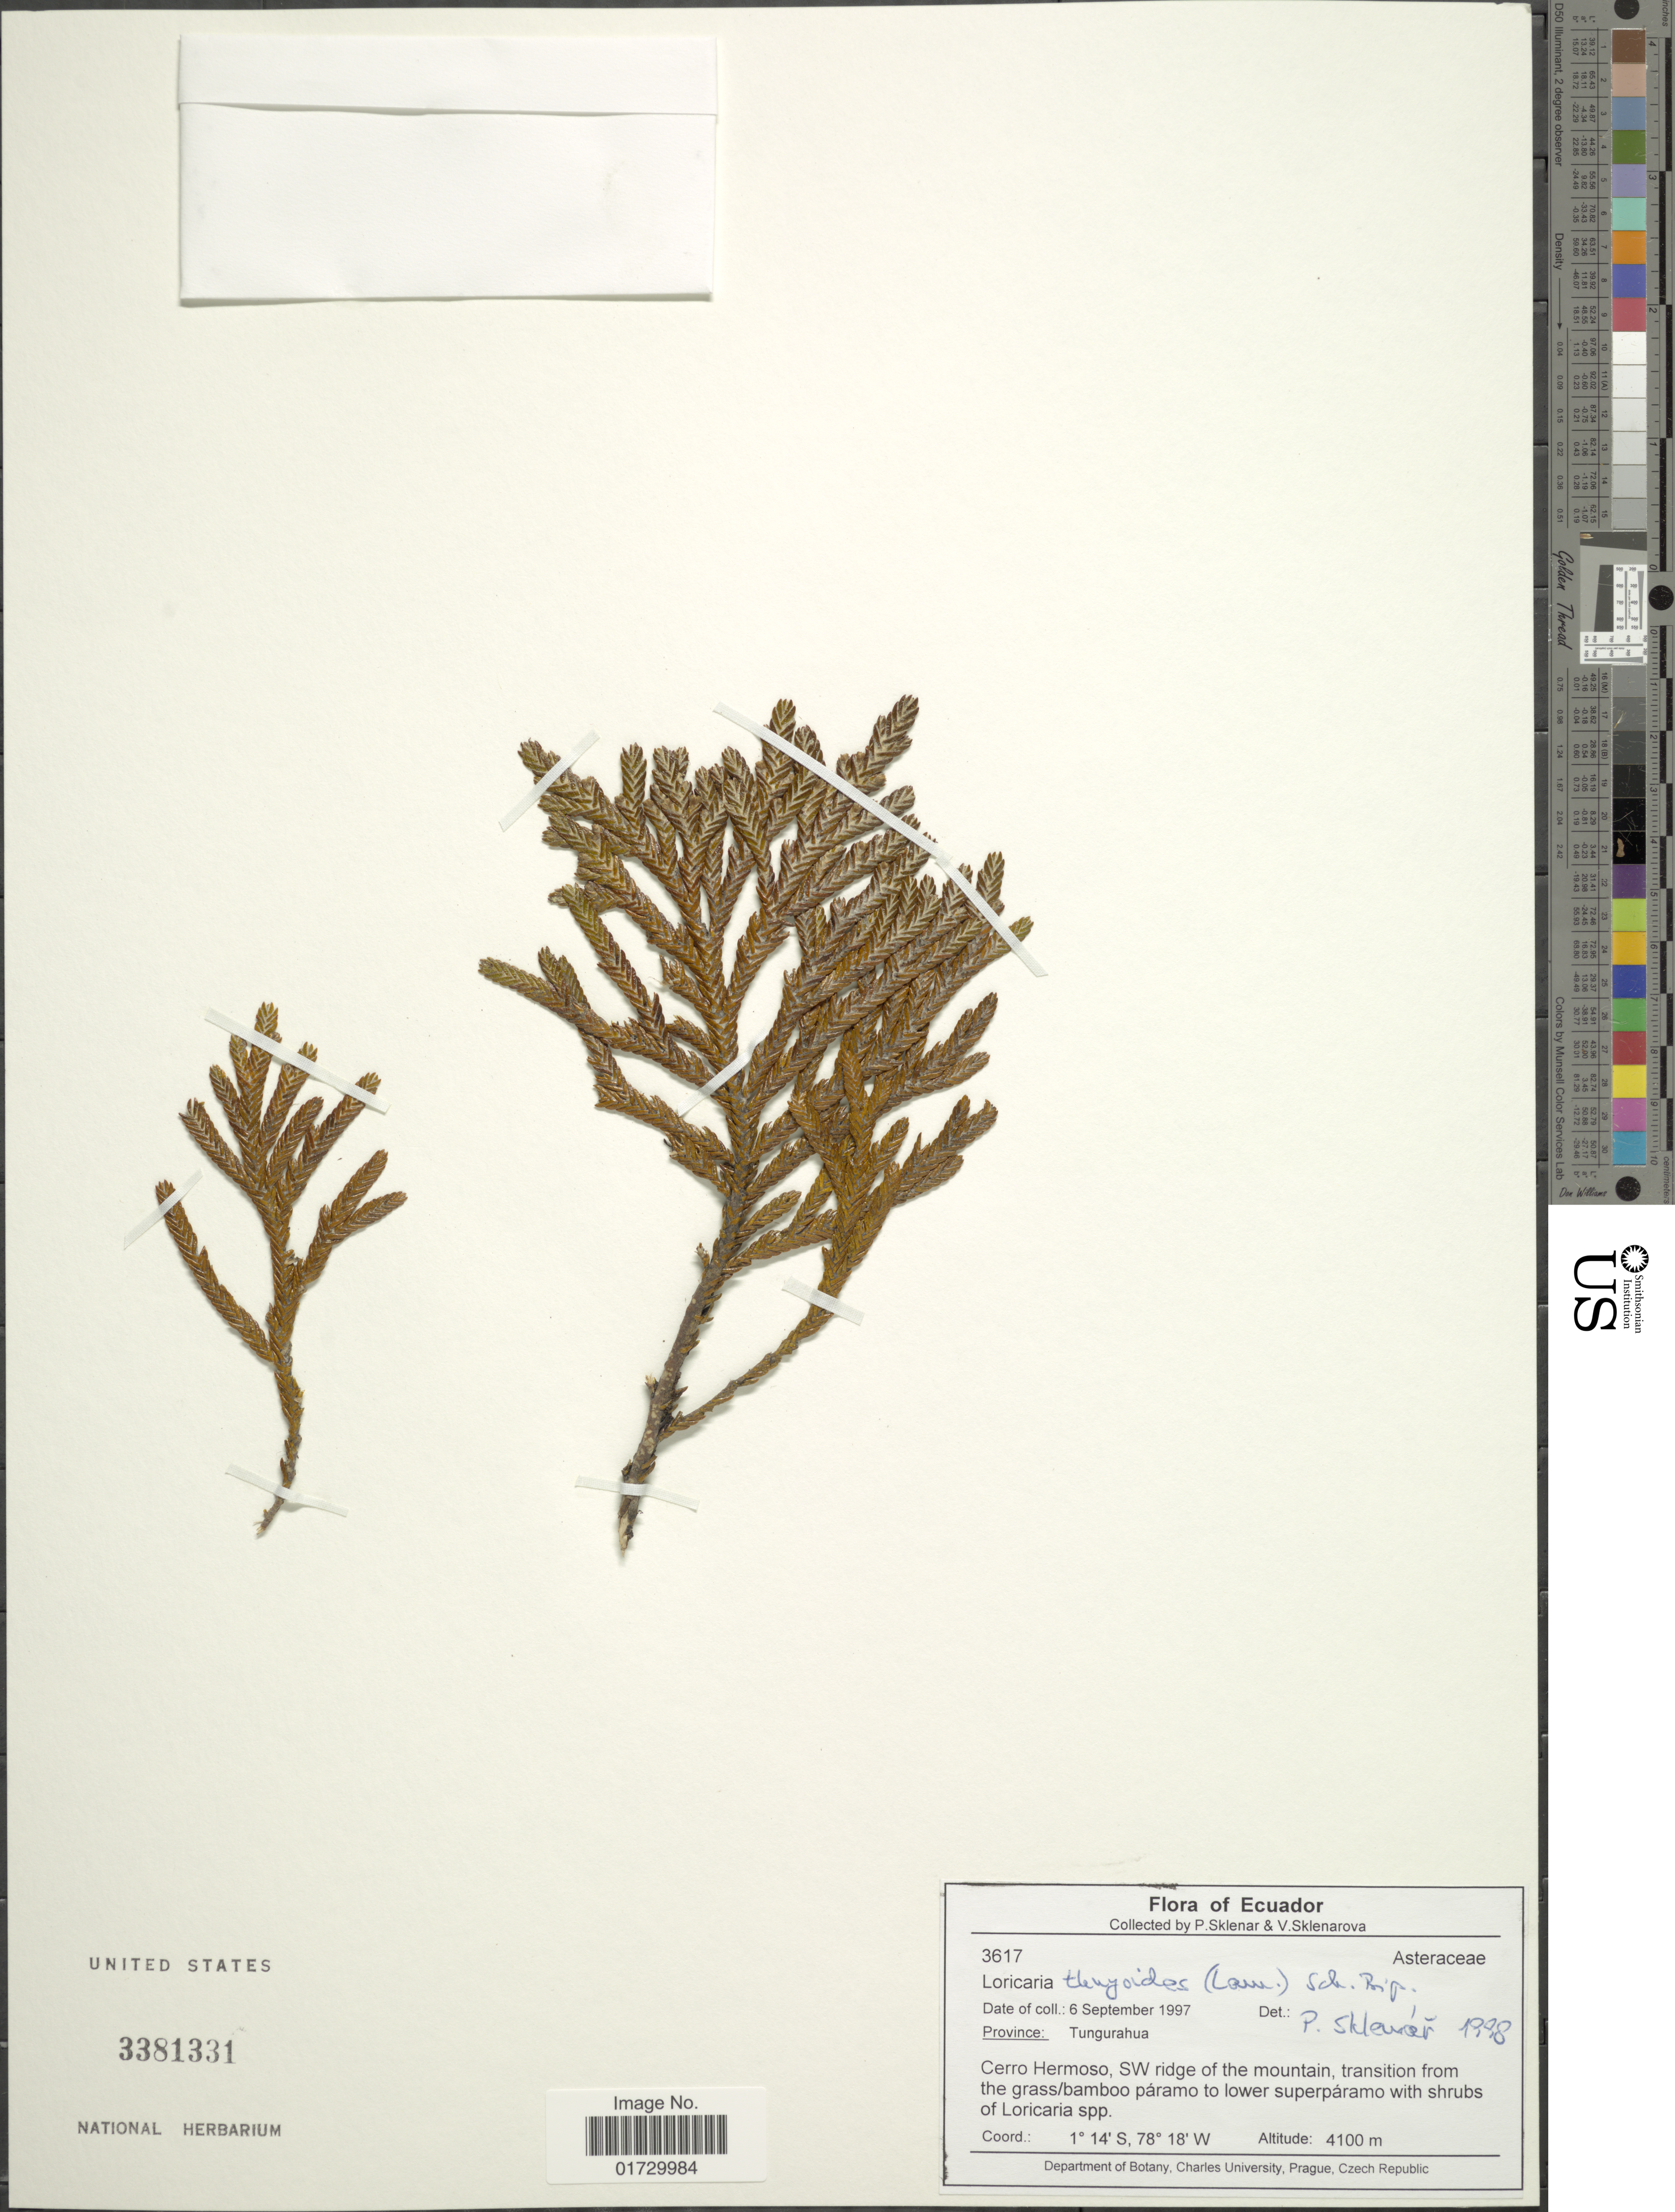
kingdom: Plantae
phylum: Tracheophyta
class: Magnoliopsida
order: Asterales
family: Asteraceae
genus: Loricaria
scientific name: Loricaria thuyoides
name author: (Lam.) Sch. Bip.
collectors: P. Sklenár & V. Kosteckova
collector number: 3617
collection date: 1997-09-06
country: Ecuador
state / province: Tungurahua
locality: Cerro Hermoso, SW ridge of the mountain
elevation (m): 4100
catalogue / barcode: US 3381331